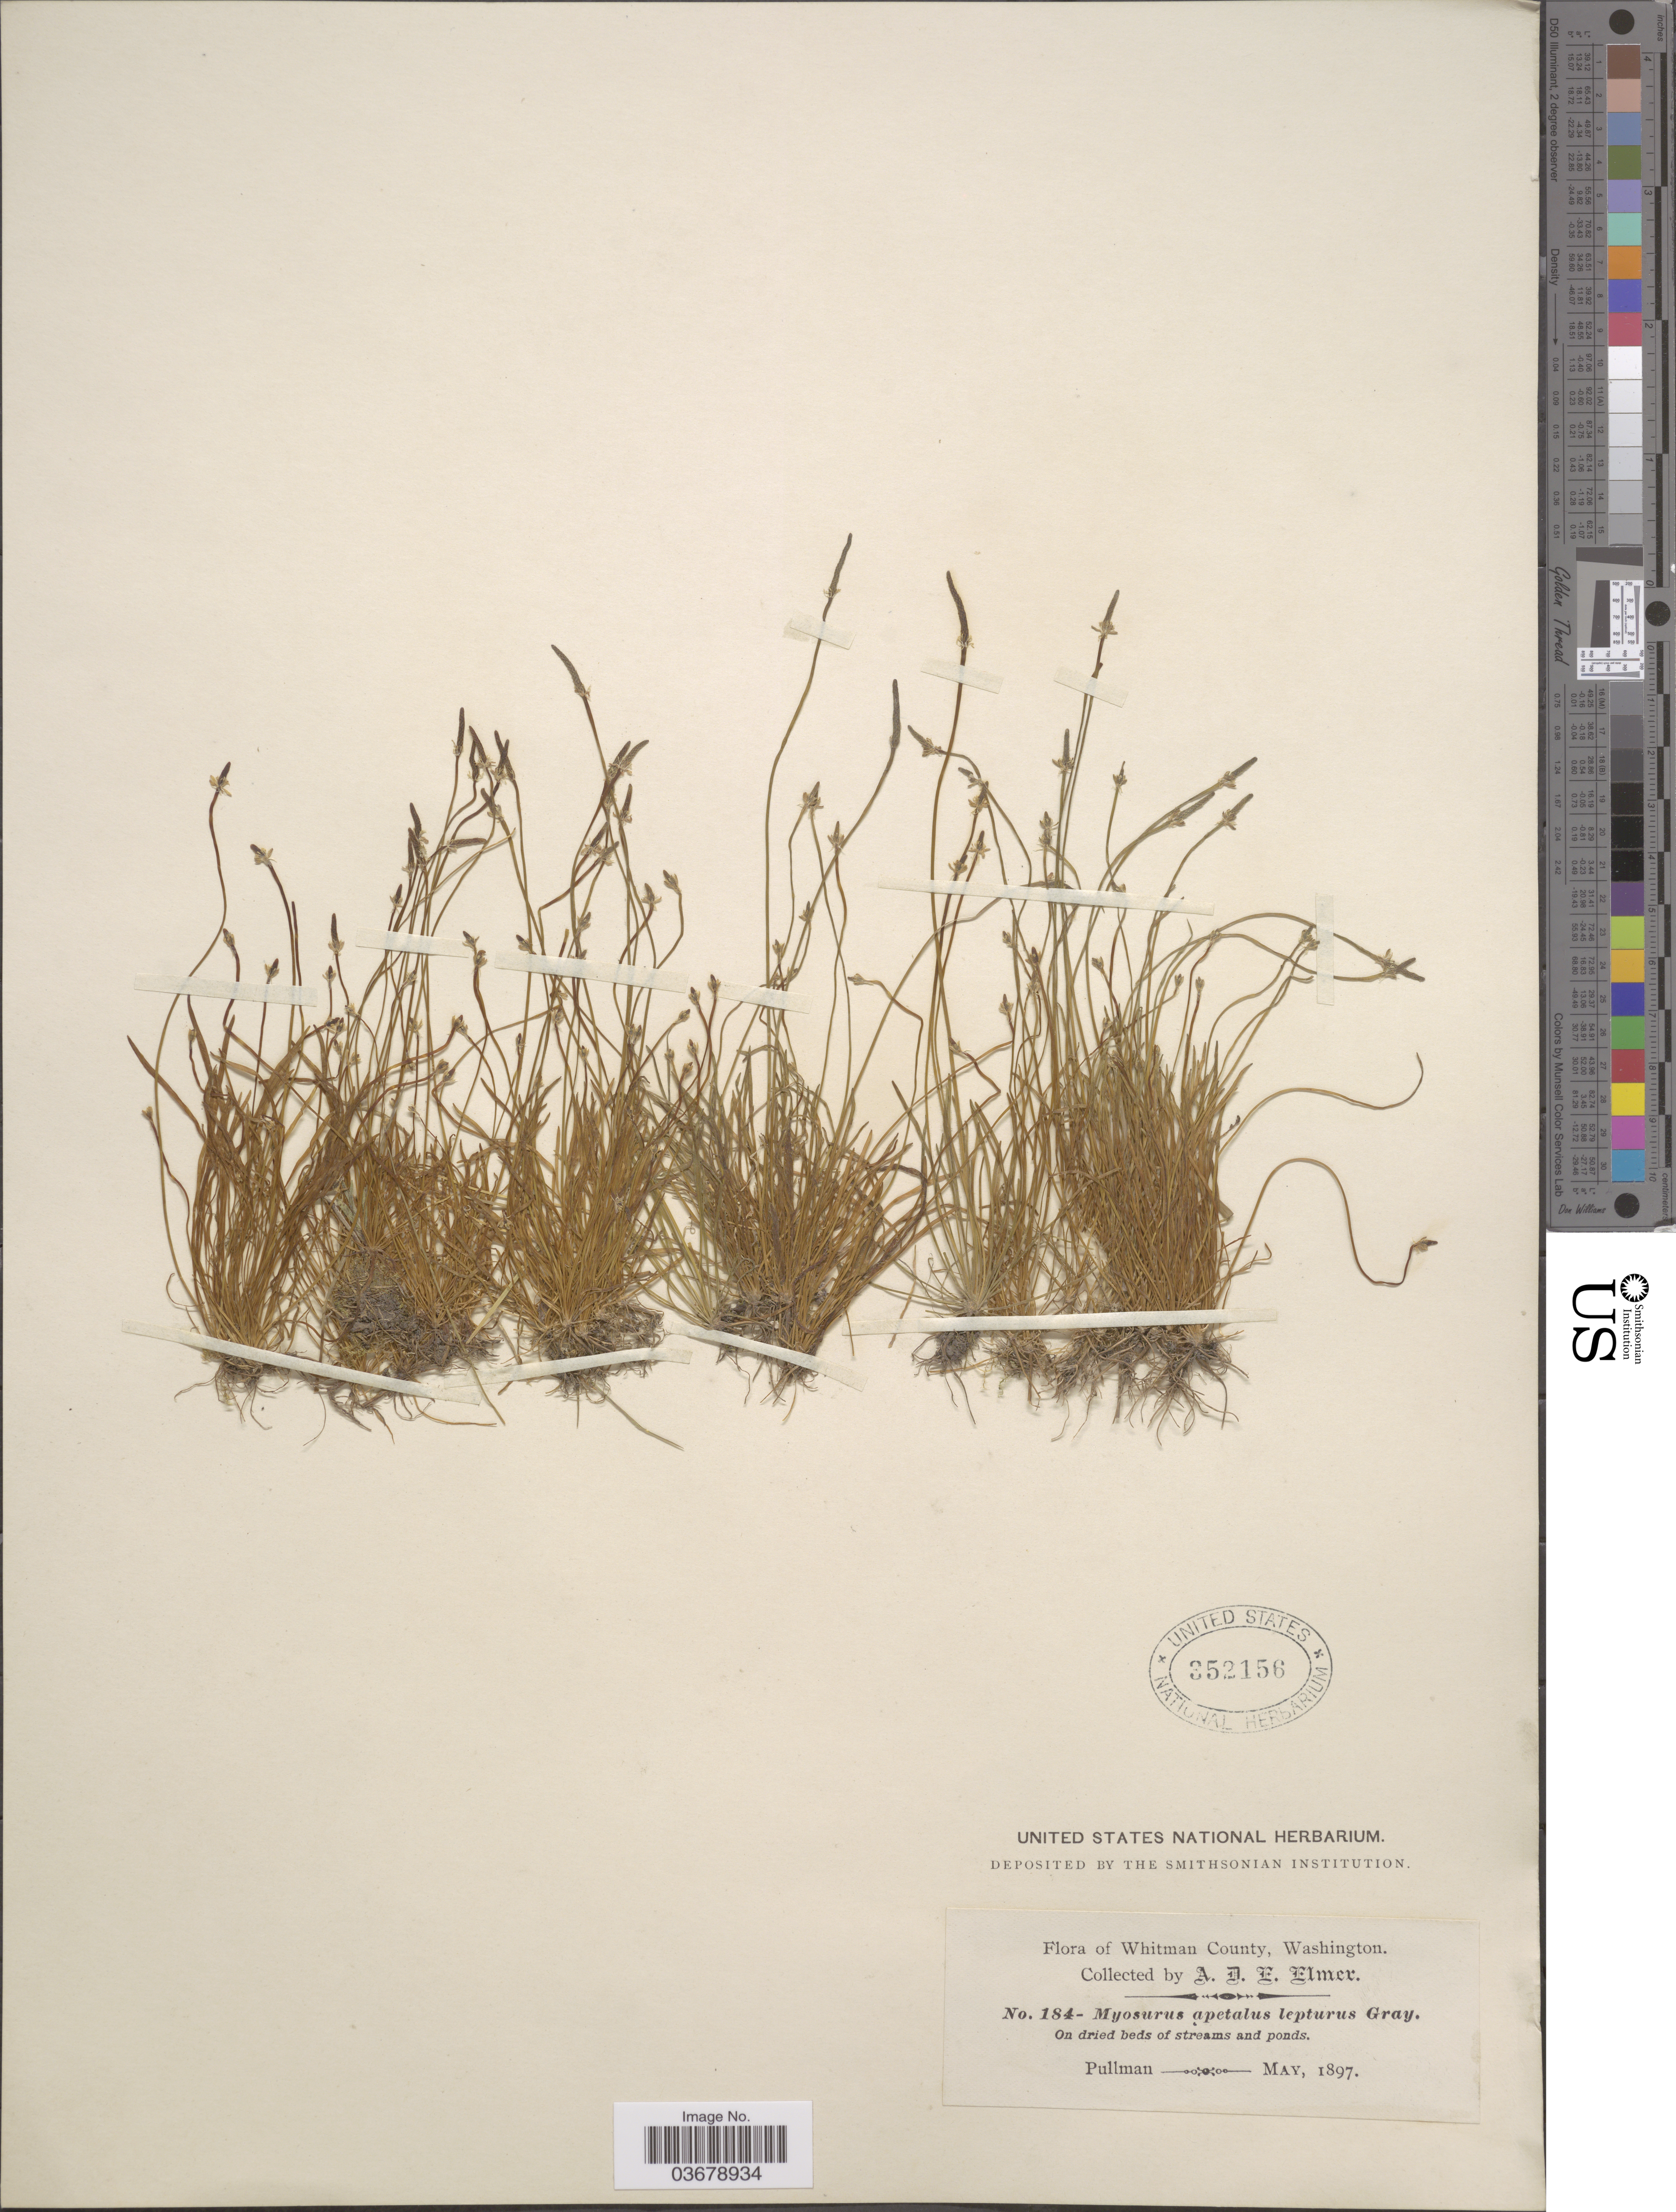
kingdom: Plantae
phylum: Tracheophyta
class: Magnoliopsida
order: Ranunculales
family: Ranunculaceae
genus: Myosurus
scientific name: Myosurus lepturus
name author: (A. Gray) Howell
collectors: A. D. E. Elmer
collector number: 184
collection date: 1897-05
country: United States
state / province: Washington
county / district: Whitman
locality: Whitman County. Pullman.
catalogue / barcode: US 352156